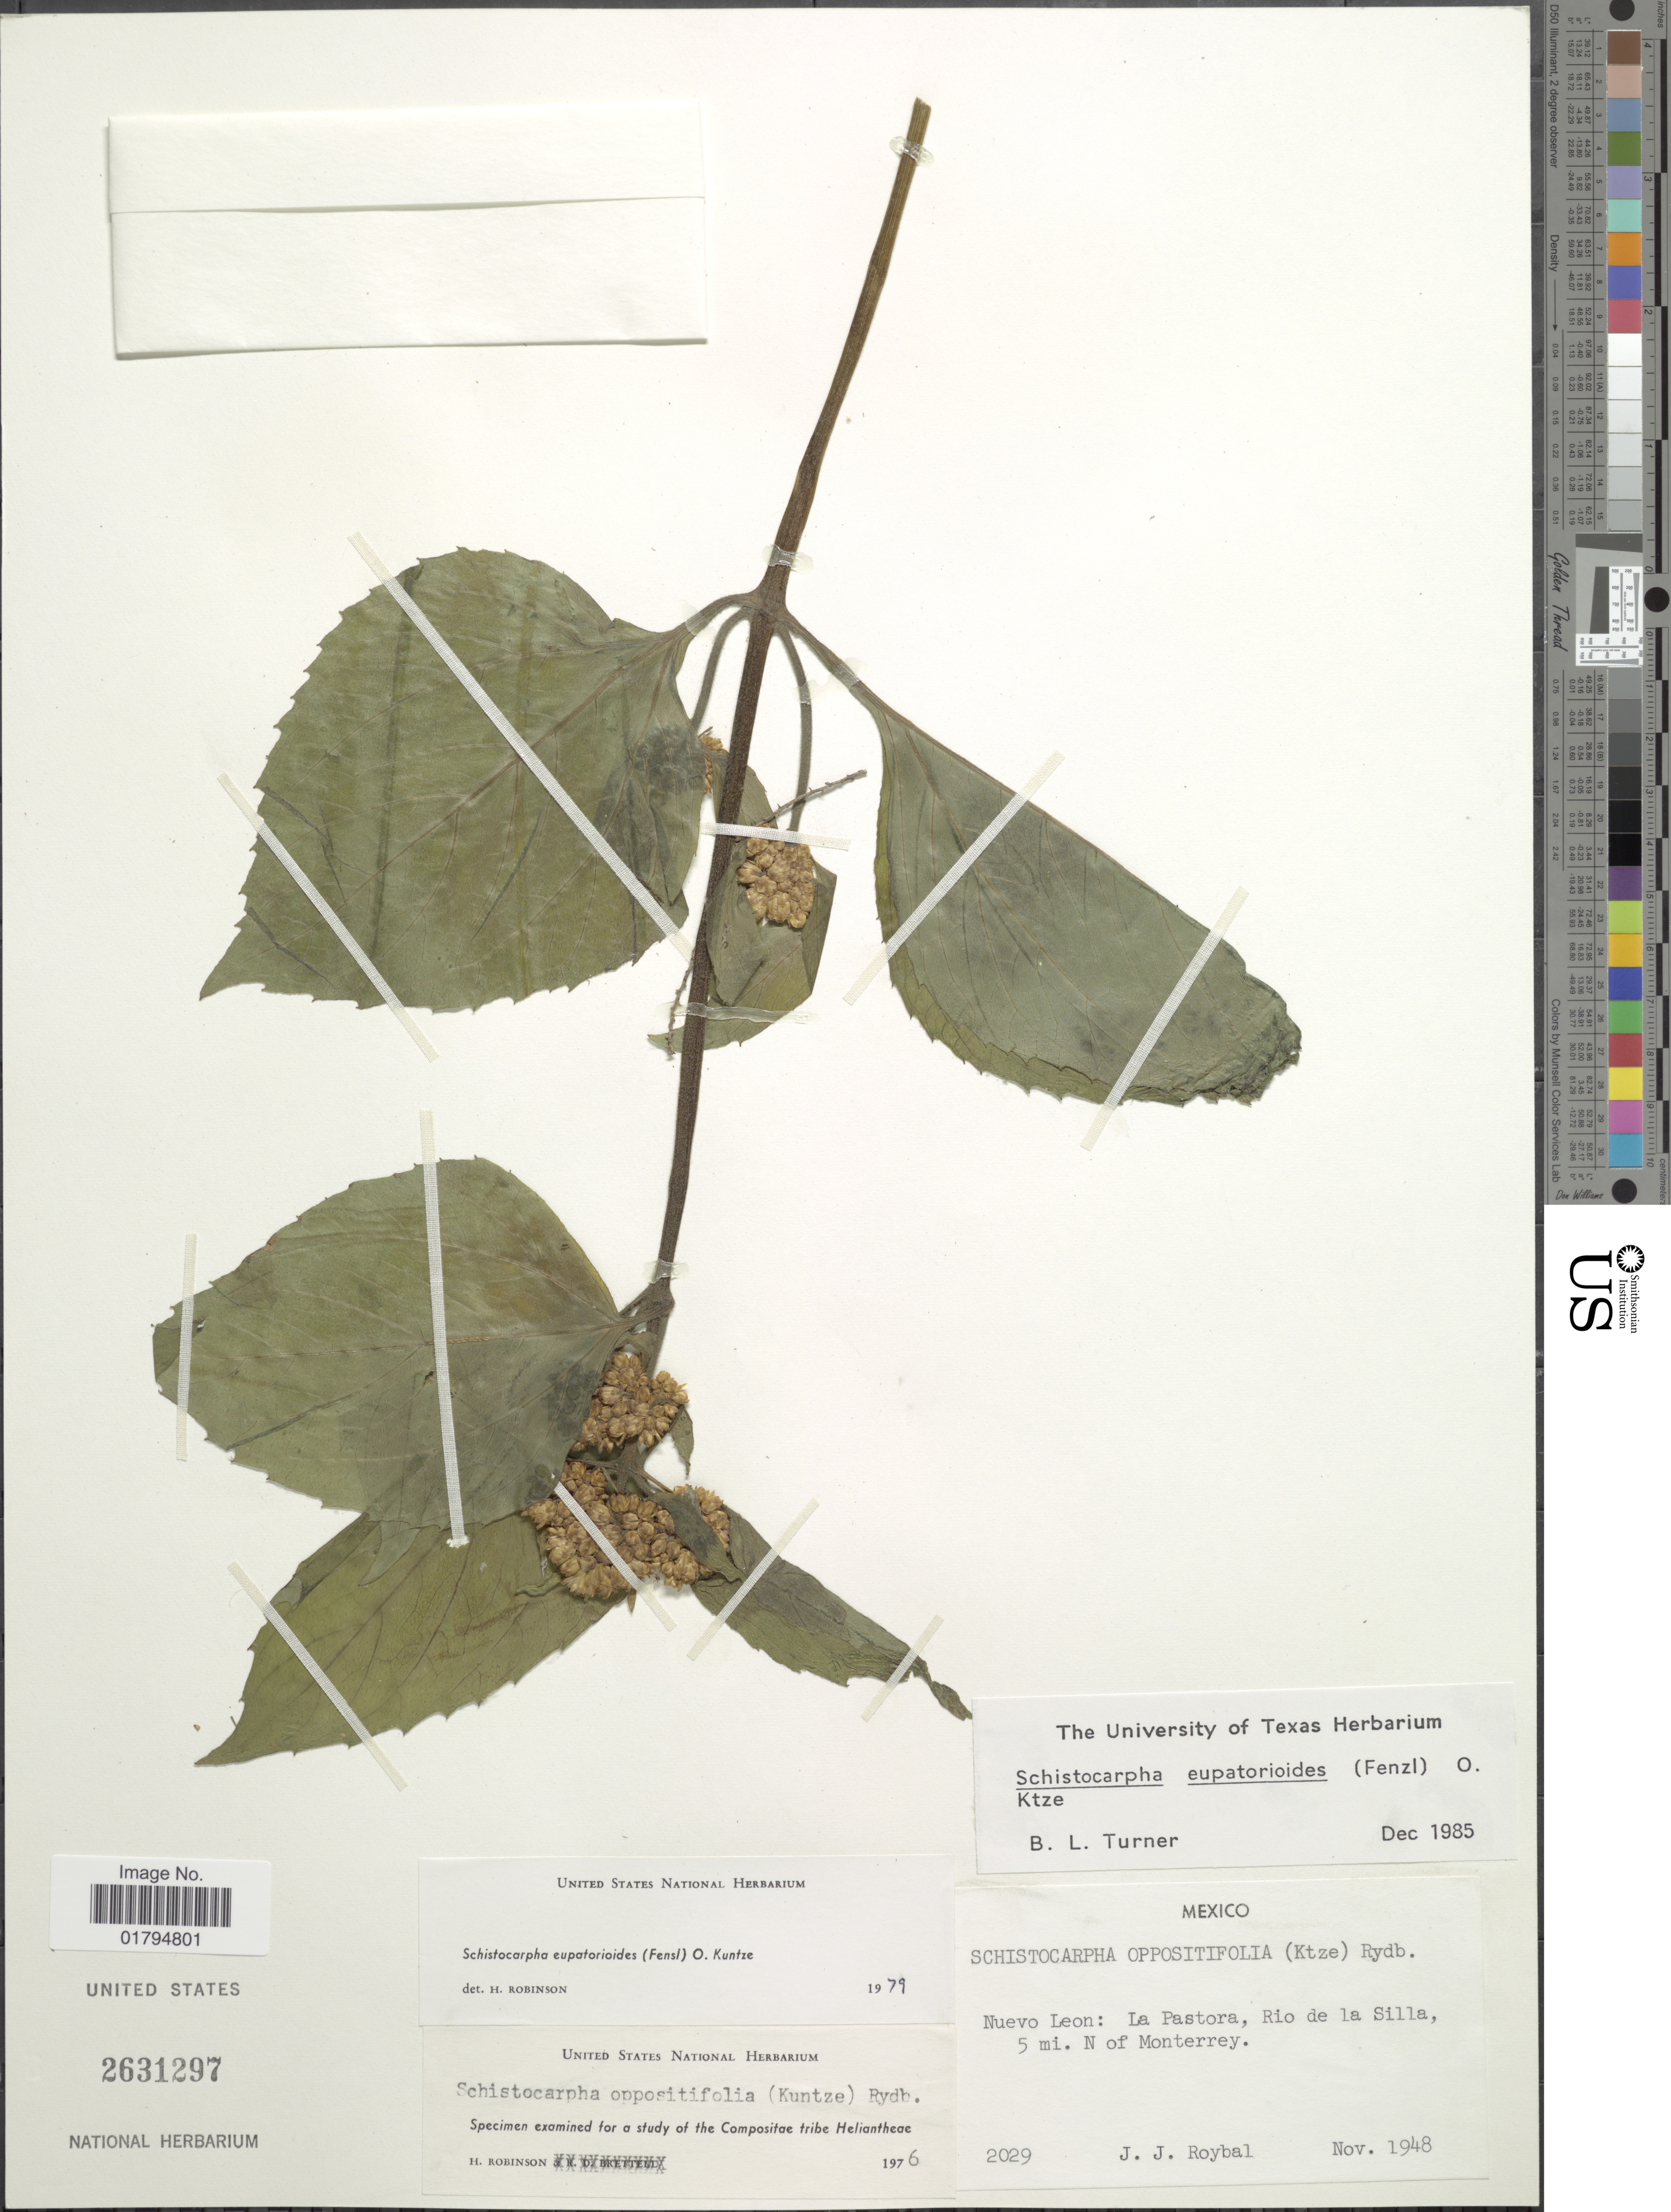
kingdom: Plantae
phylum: Tracheophyta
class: Magnoliopsida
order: Asterales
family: Asteraceae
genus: Schistocarpha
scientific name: Schistocarpha eupatorioides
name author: (Fenzl) Kuntze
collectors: J. J. Roybal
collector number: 2029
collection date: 1948-11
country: Mexico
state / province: Nuevo León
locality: La Pastora, Rio e la Silla, 5 mi. N of Monterrey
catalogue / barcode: US 2631297